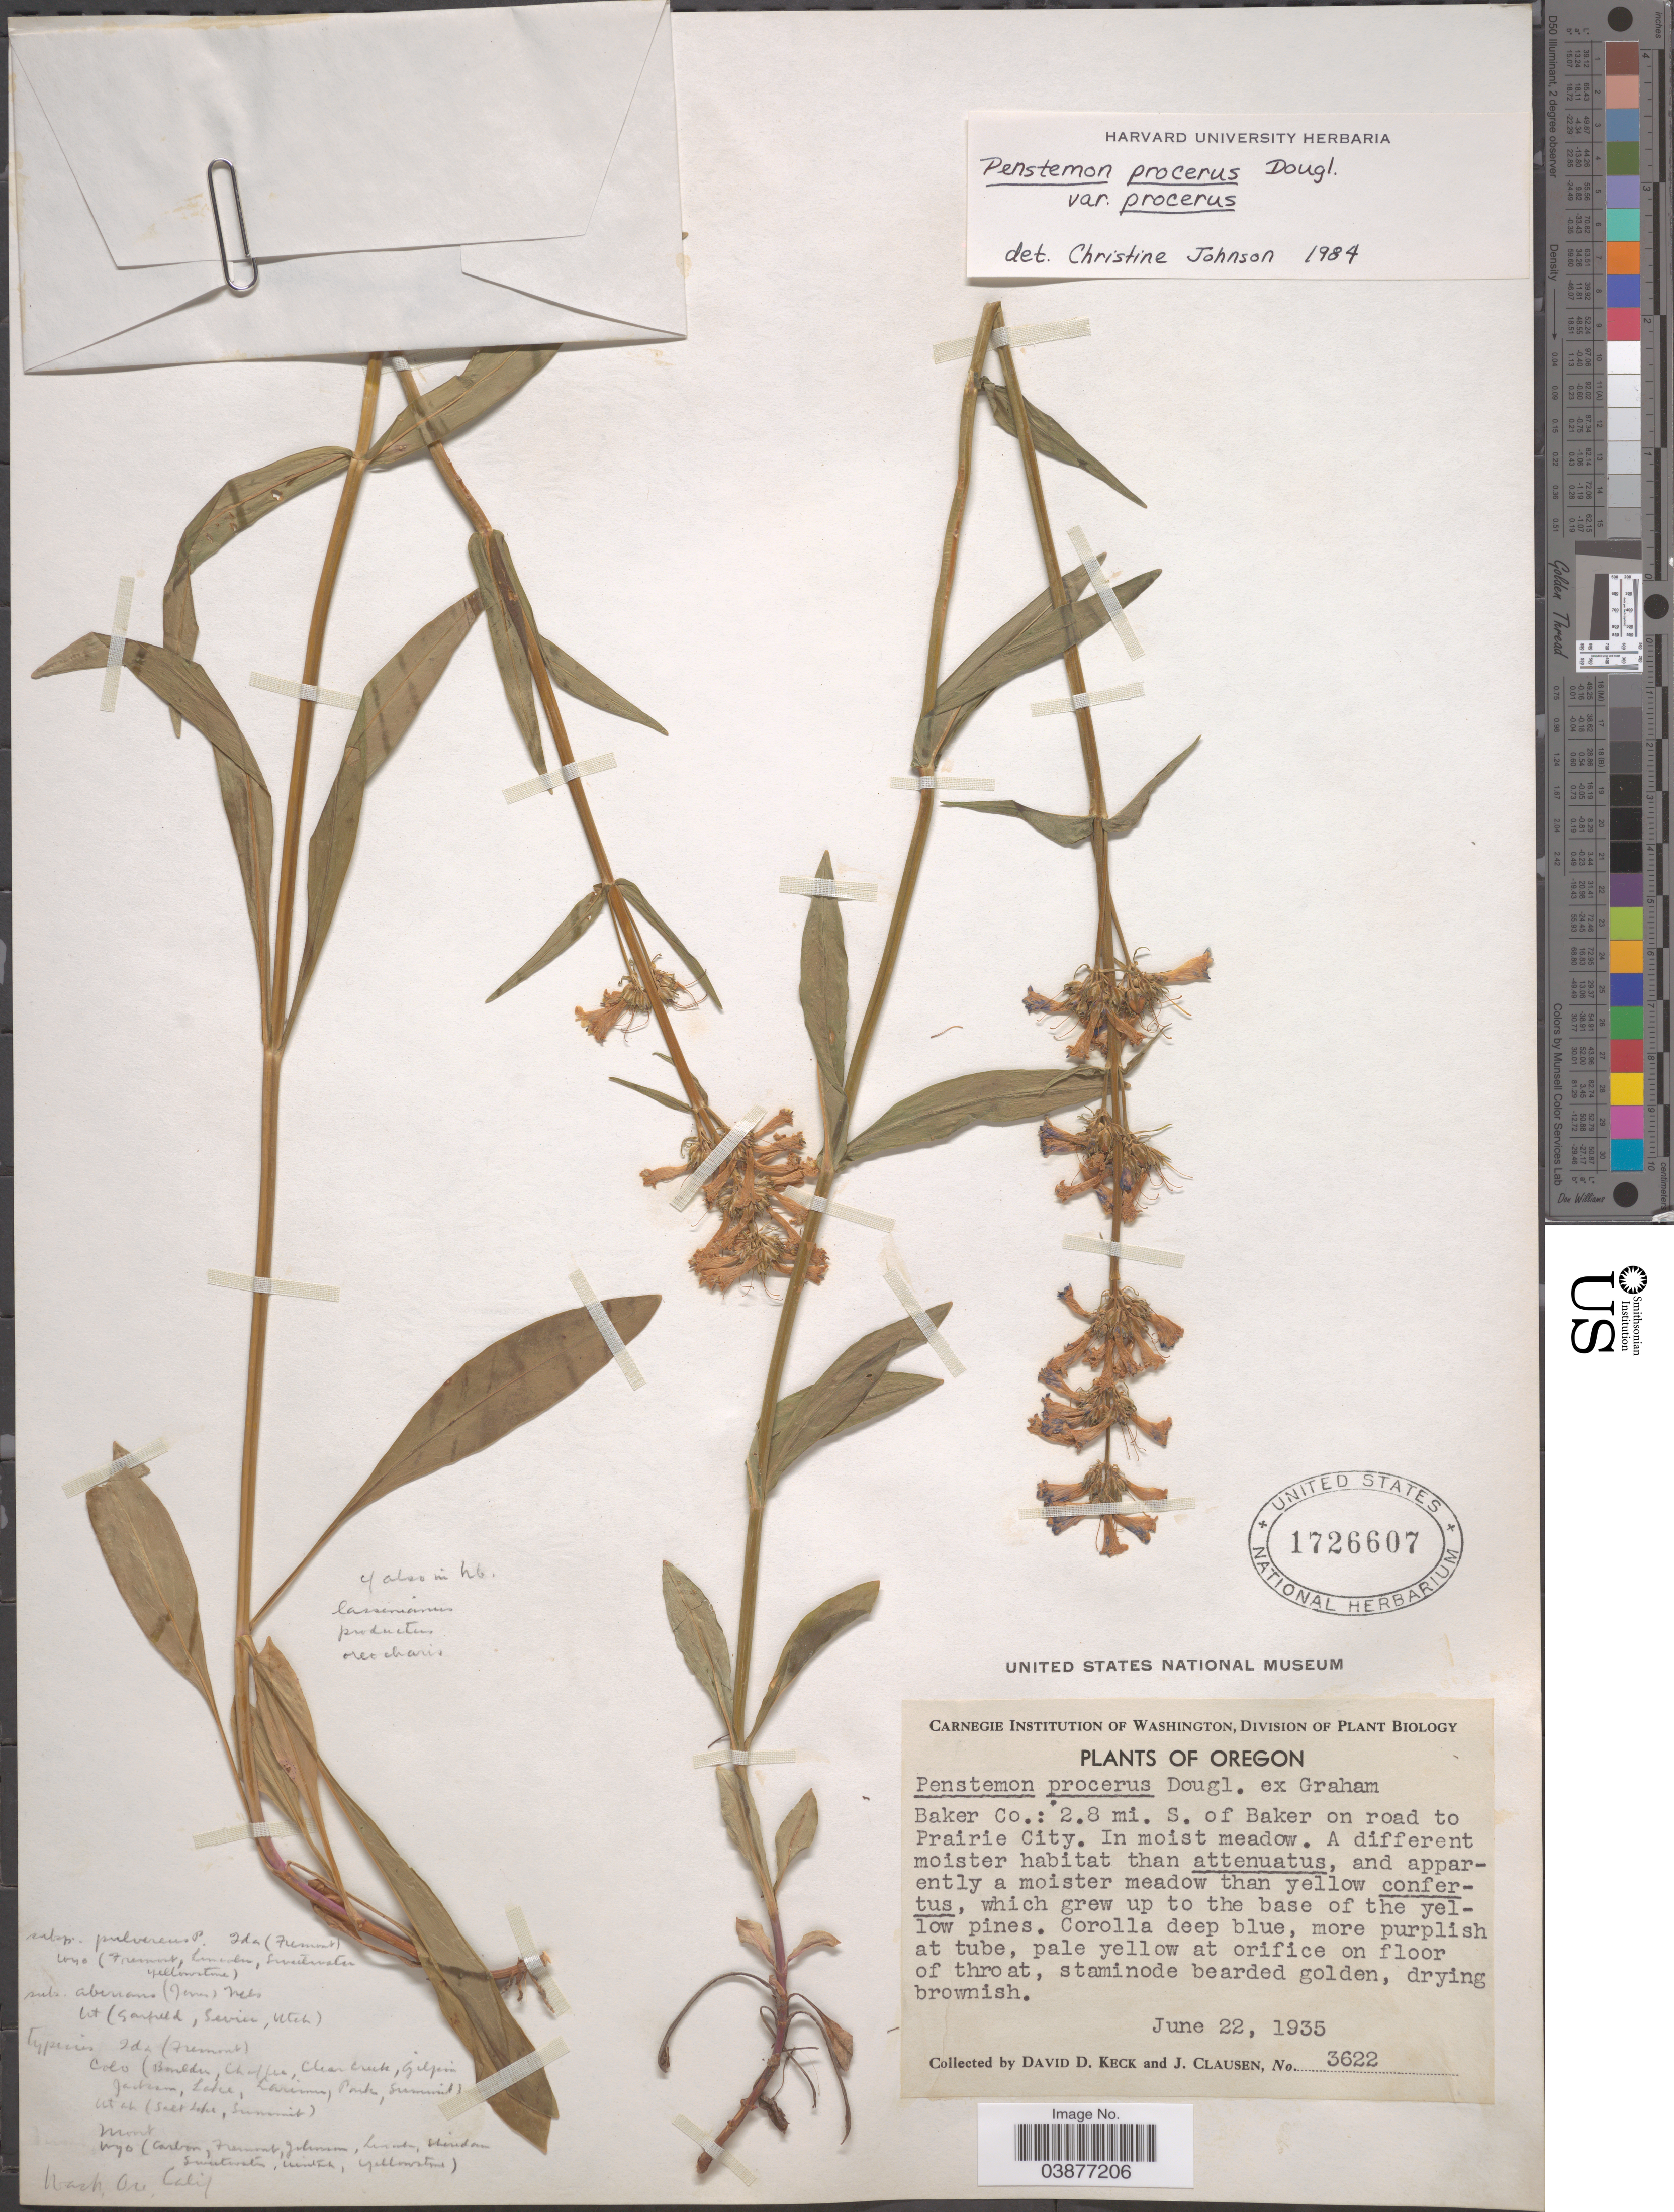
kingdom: Plantae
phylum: Tracheophyta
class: Magnoliopsida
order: Lamiales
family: Plantaginaceae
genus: Penstemon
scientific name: Penstemon procerus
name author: Douglas ex Graham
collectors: D. D. Keck & J. Clausen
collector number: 3622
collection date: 1935-06-22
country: United States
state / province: Oregon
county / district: Baker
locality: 2,8 mi. S. of Baker on road to Prairie City. In moist meadow.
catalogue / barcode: US 1726607